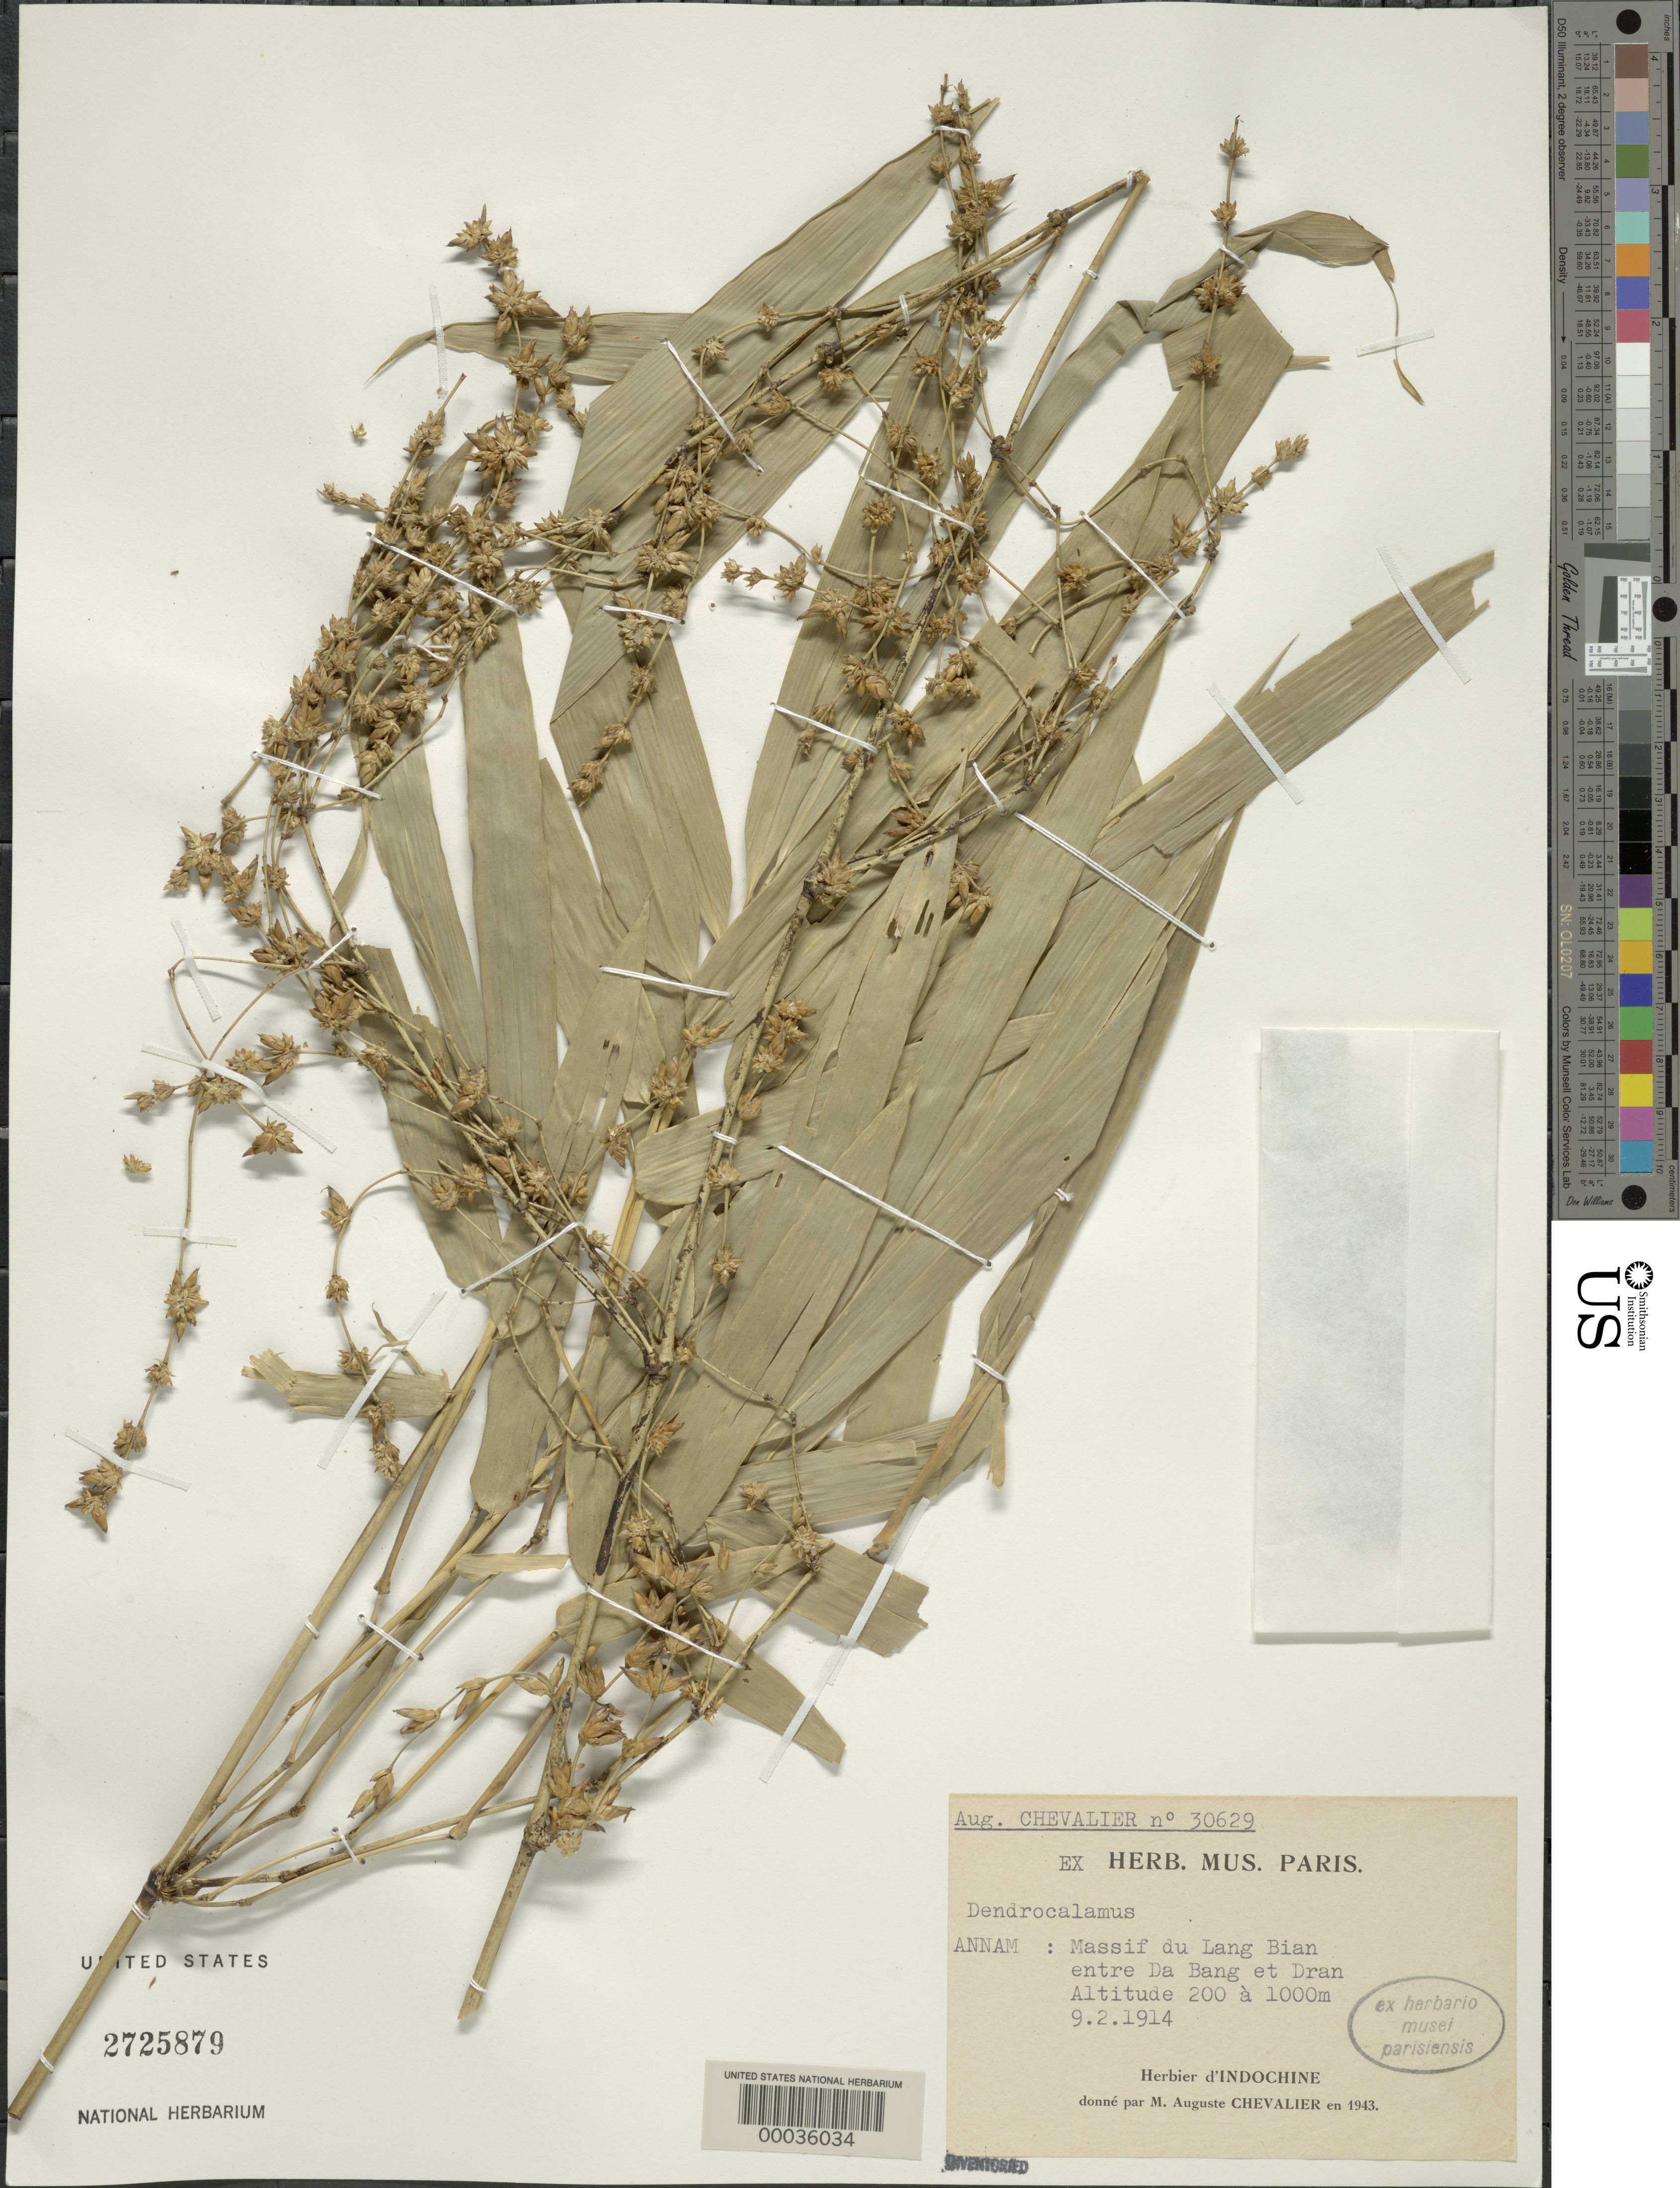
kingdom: Plantae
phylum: Tracheophyta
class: Liliopsida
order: Poales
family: Poaceae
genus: Dendrocalamus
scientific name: Dendrocalamus sp.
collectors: A. J. Chevalier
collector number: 30629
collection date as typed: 02 Sep 1914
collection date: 1914-09-02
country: Vietnam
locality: Annam, massif du lang bian; between da bang and dran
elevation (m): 200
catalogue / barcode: US 2725879